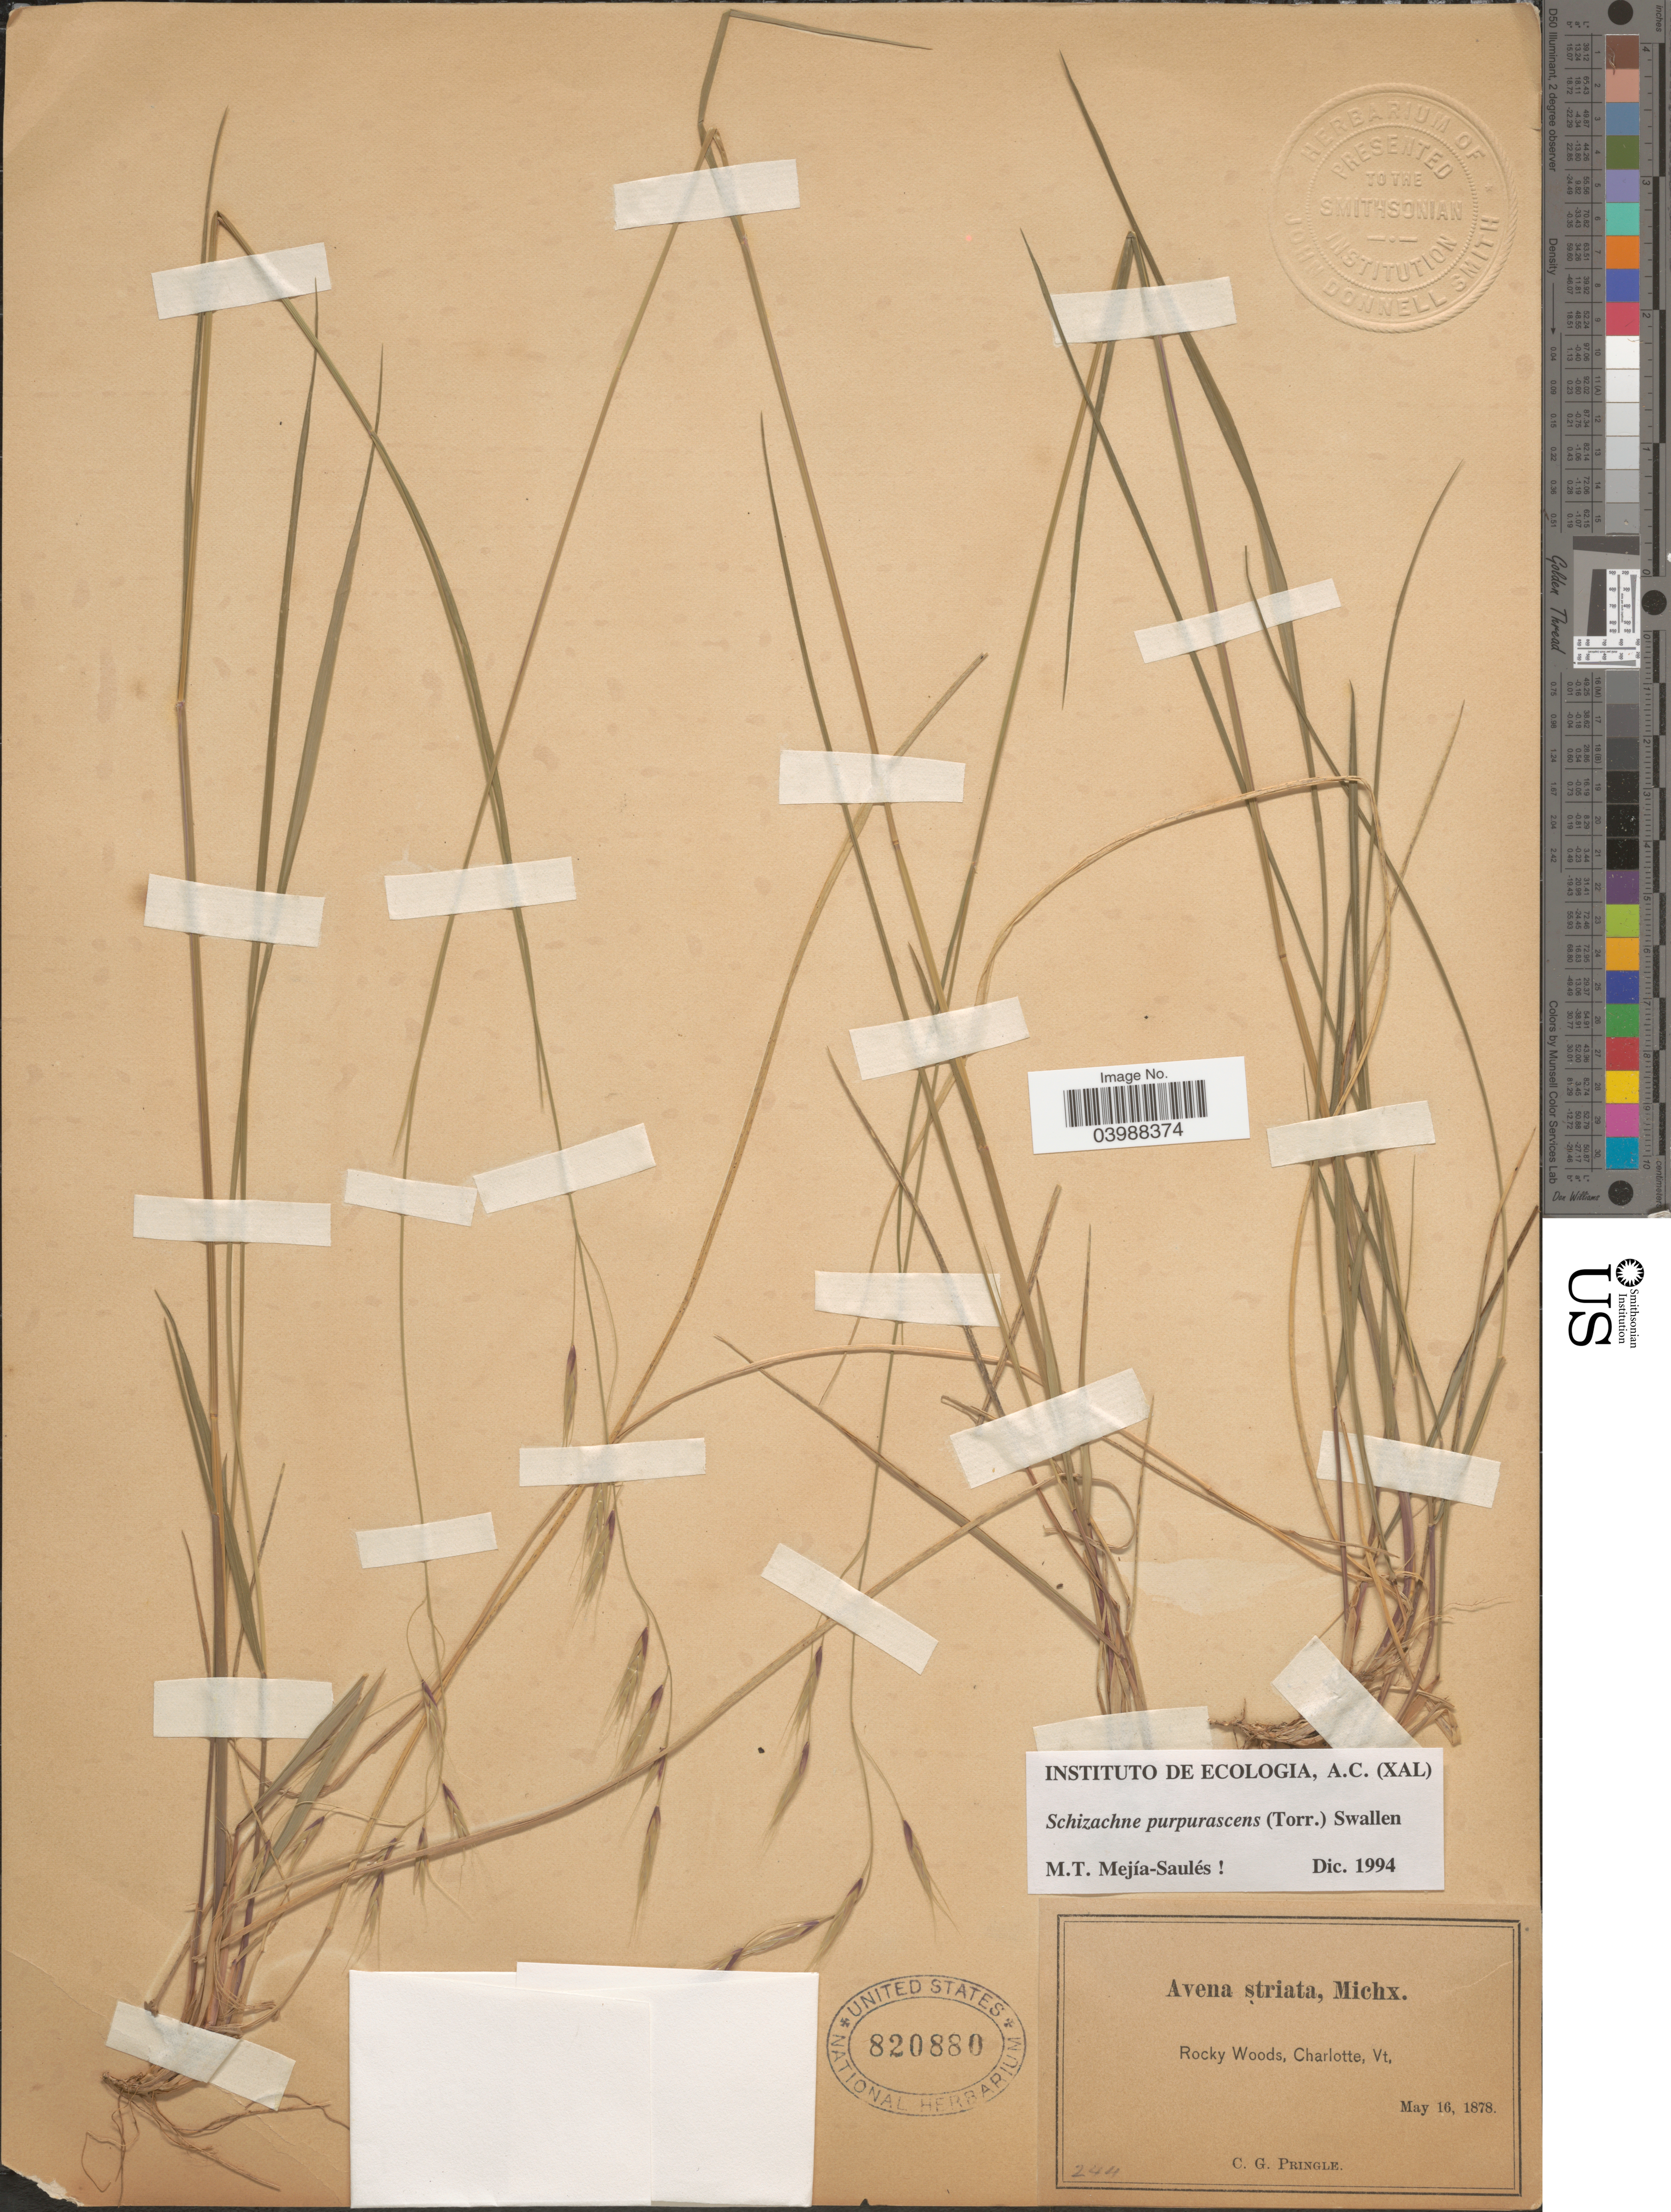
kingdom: Plantae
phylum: Tracheophyta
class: Liliopsida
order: Poales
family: Poaceae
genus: Schizachne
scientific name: Schizachne purpurascens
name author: (Torr.) Swallen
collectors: C. G. Pringle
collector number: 244?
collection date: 1878-05-16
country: United States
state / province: Vermont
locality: Rocky woods, Charlotte.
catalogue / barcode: US 820880